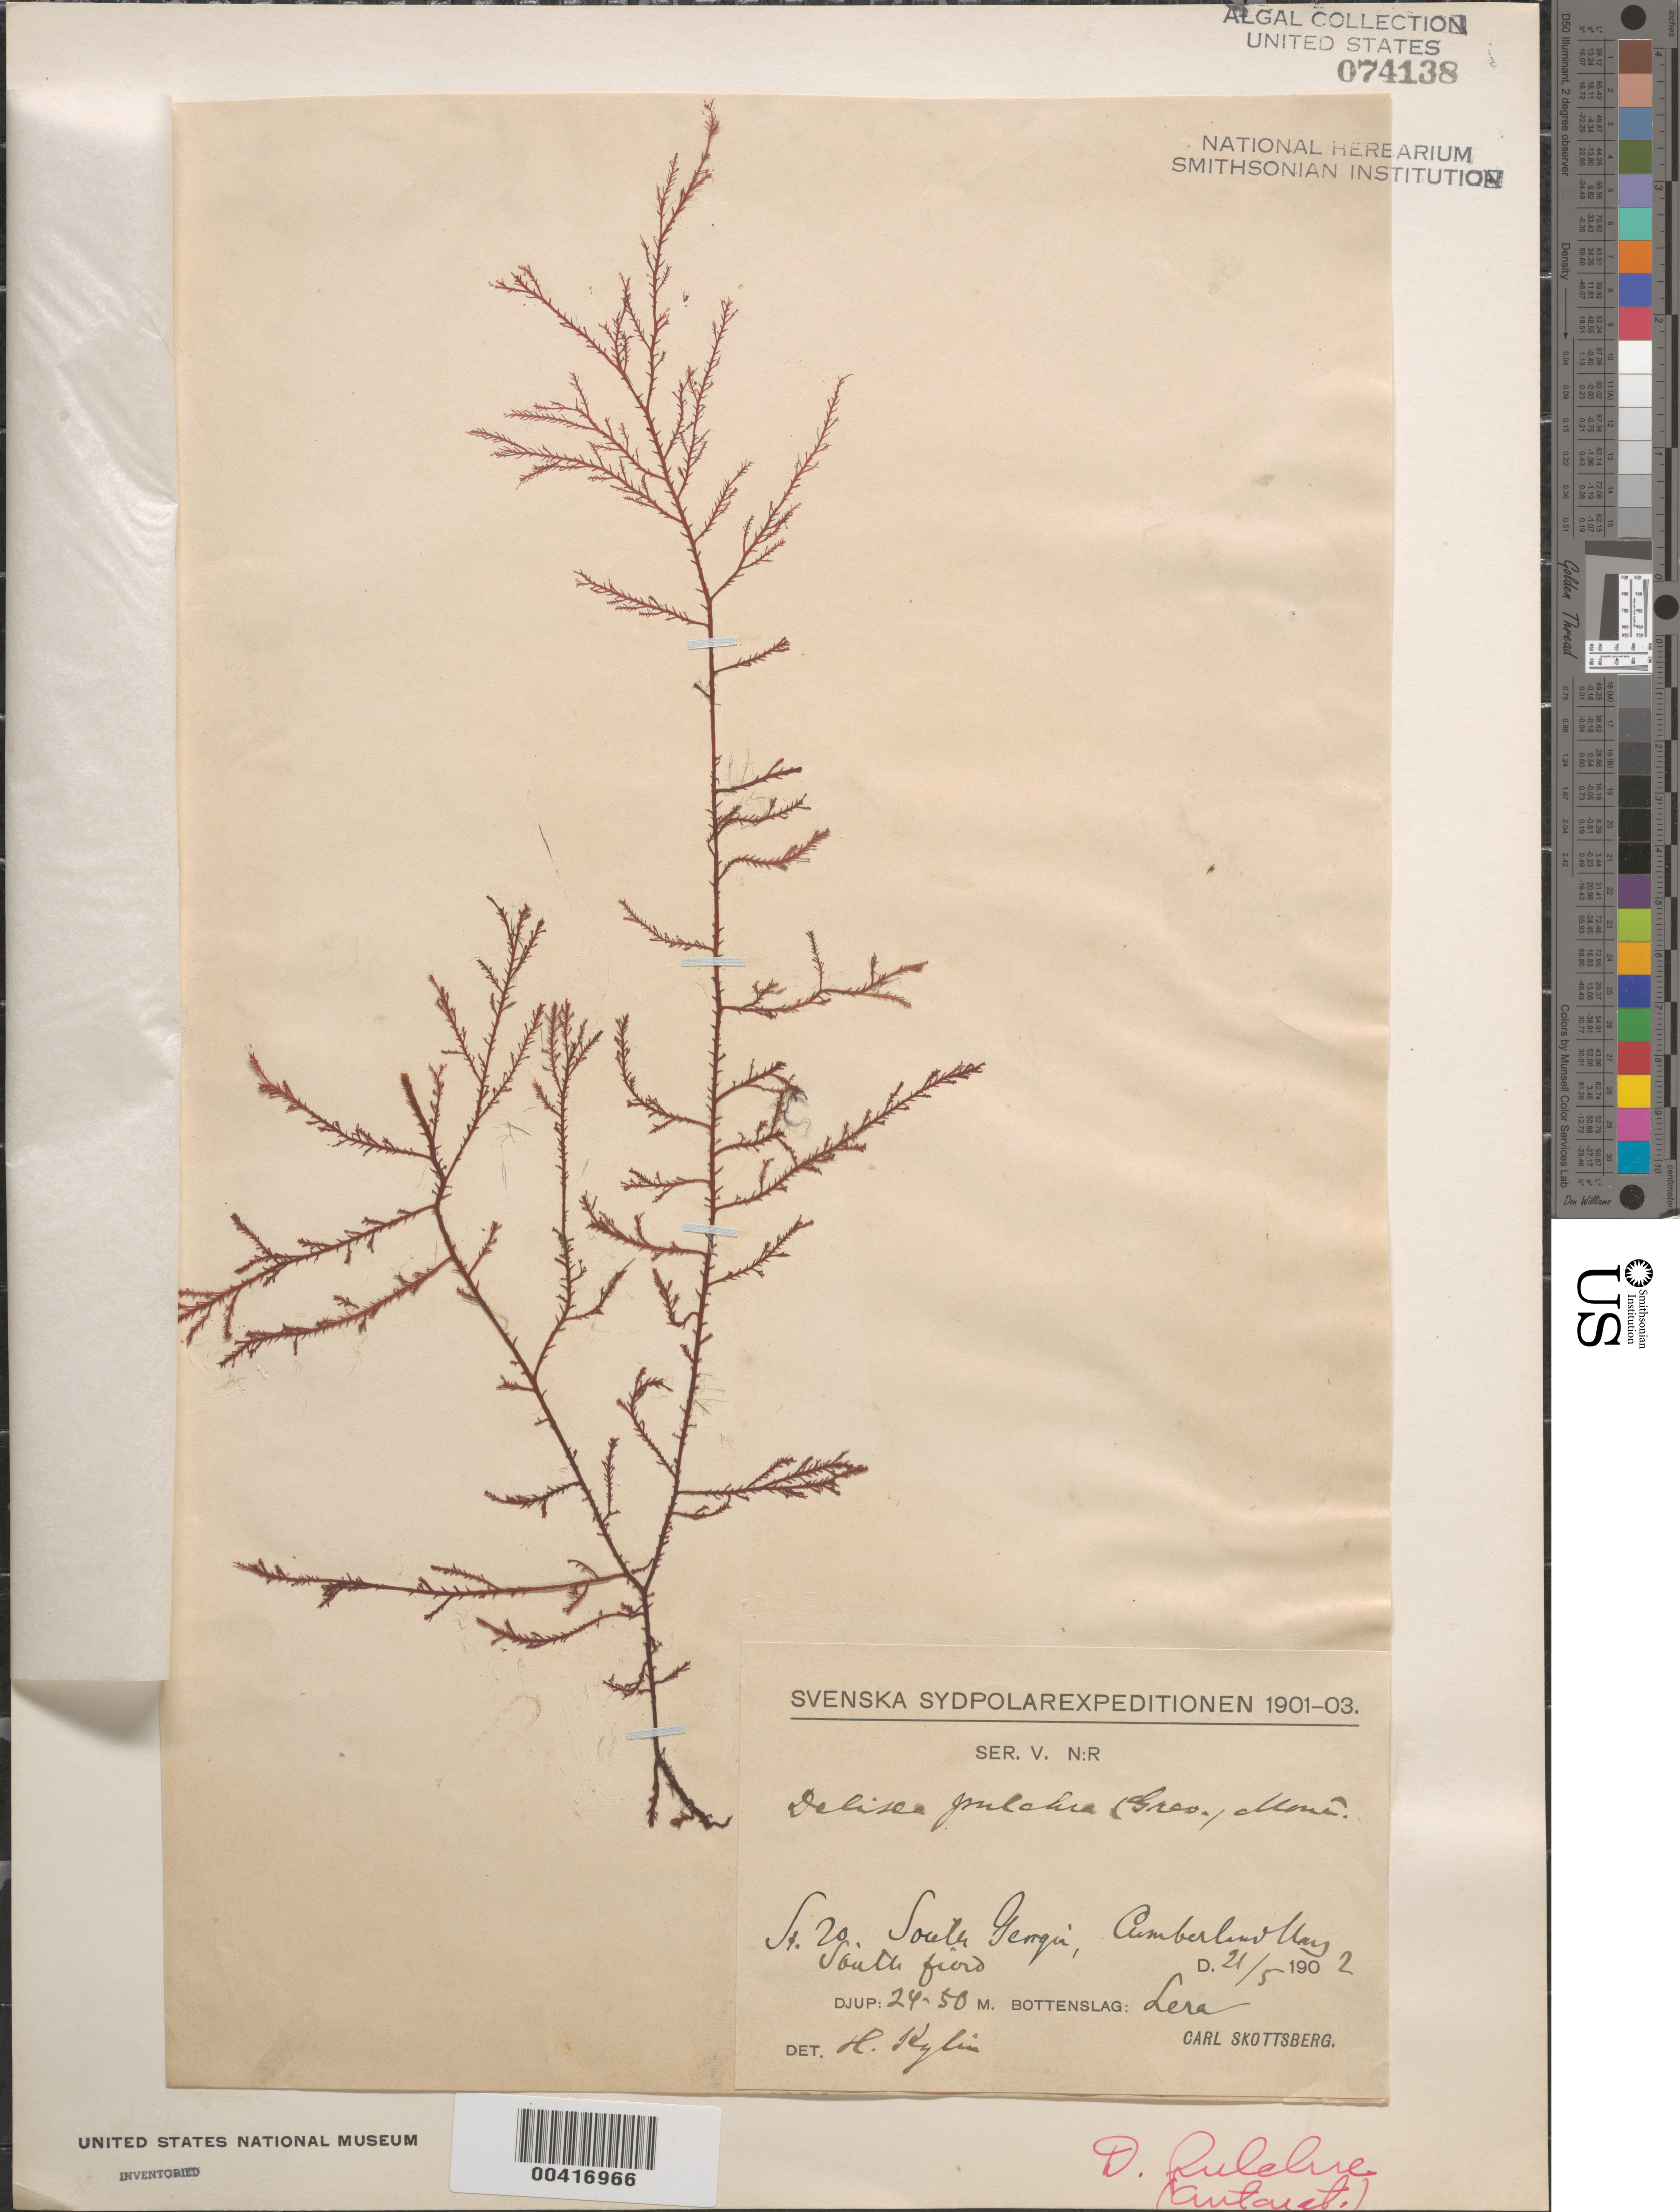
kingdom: Plantae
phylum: Rhodophyta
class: Florideophyceae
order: Bonnemaisoniales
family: Bonnemaisoniaceae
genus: Delisea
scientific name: Delisea pulchra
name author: (Grev.) Mont.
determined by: Kylin, J. H.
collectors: C. Skottsberg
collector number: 20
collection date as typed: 21 May 1902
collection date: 1902-05-21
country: Falkland Islands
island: South Georgia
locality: South fiord, Cumberland Bay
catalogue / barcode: US 74138